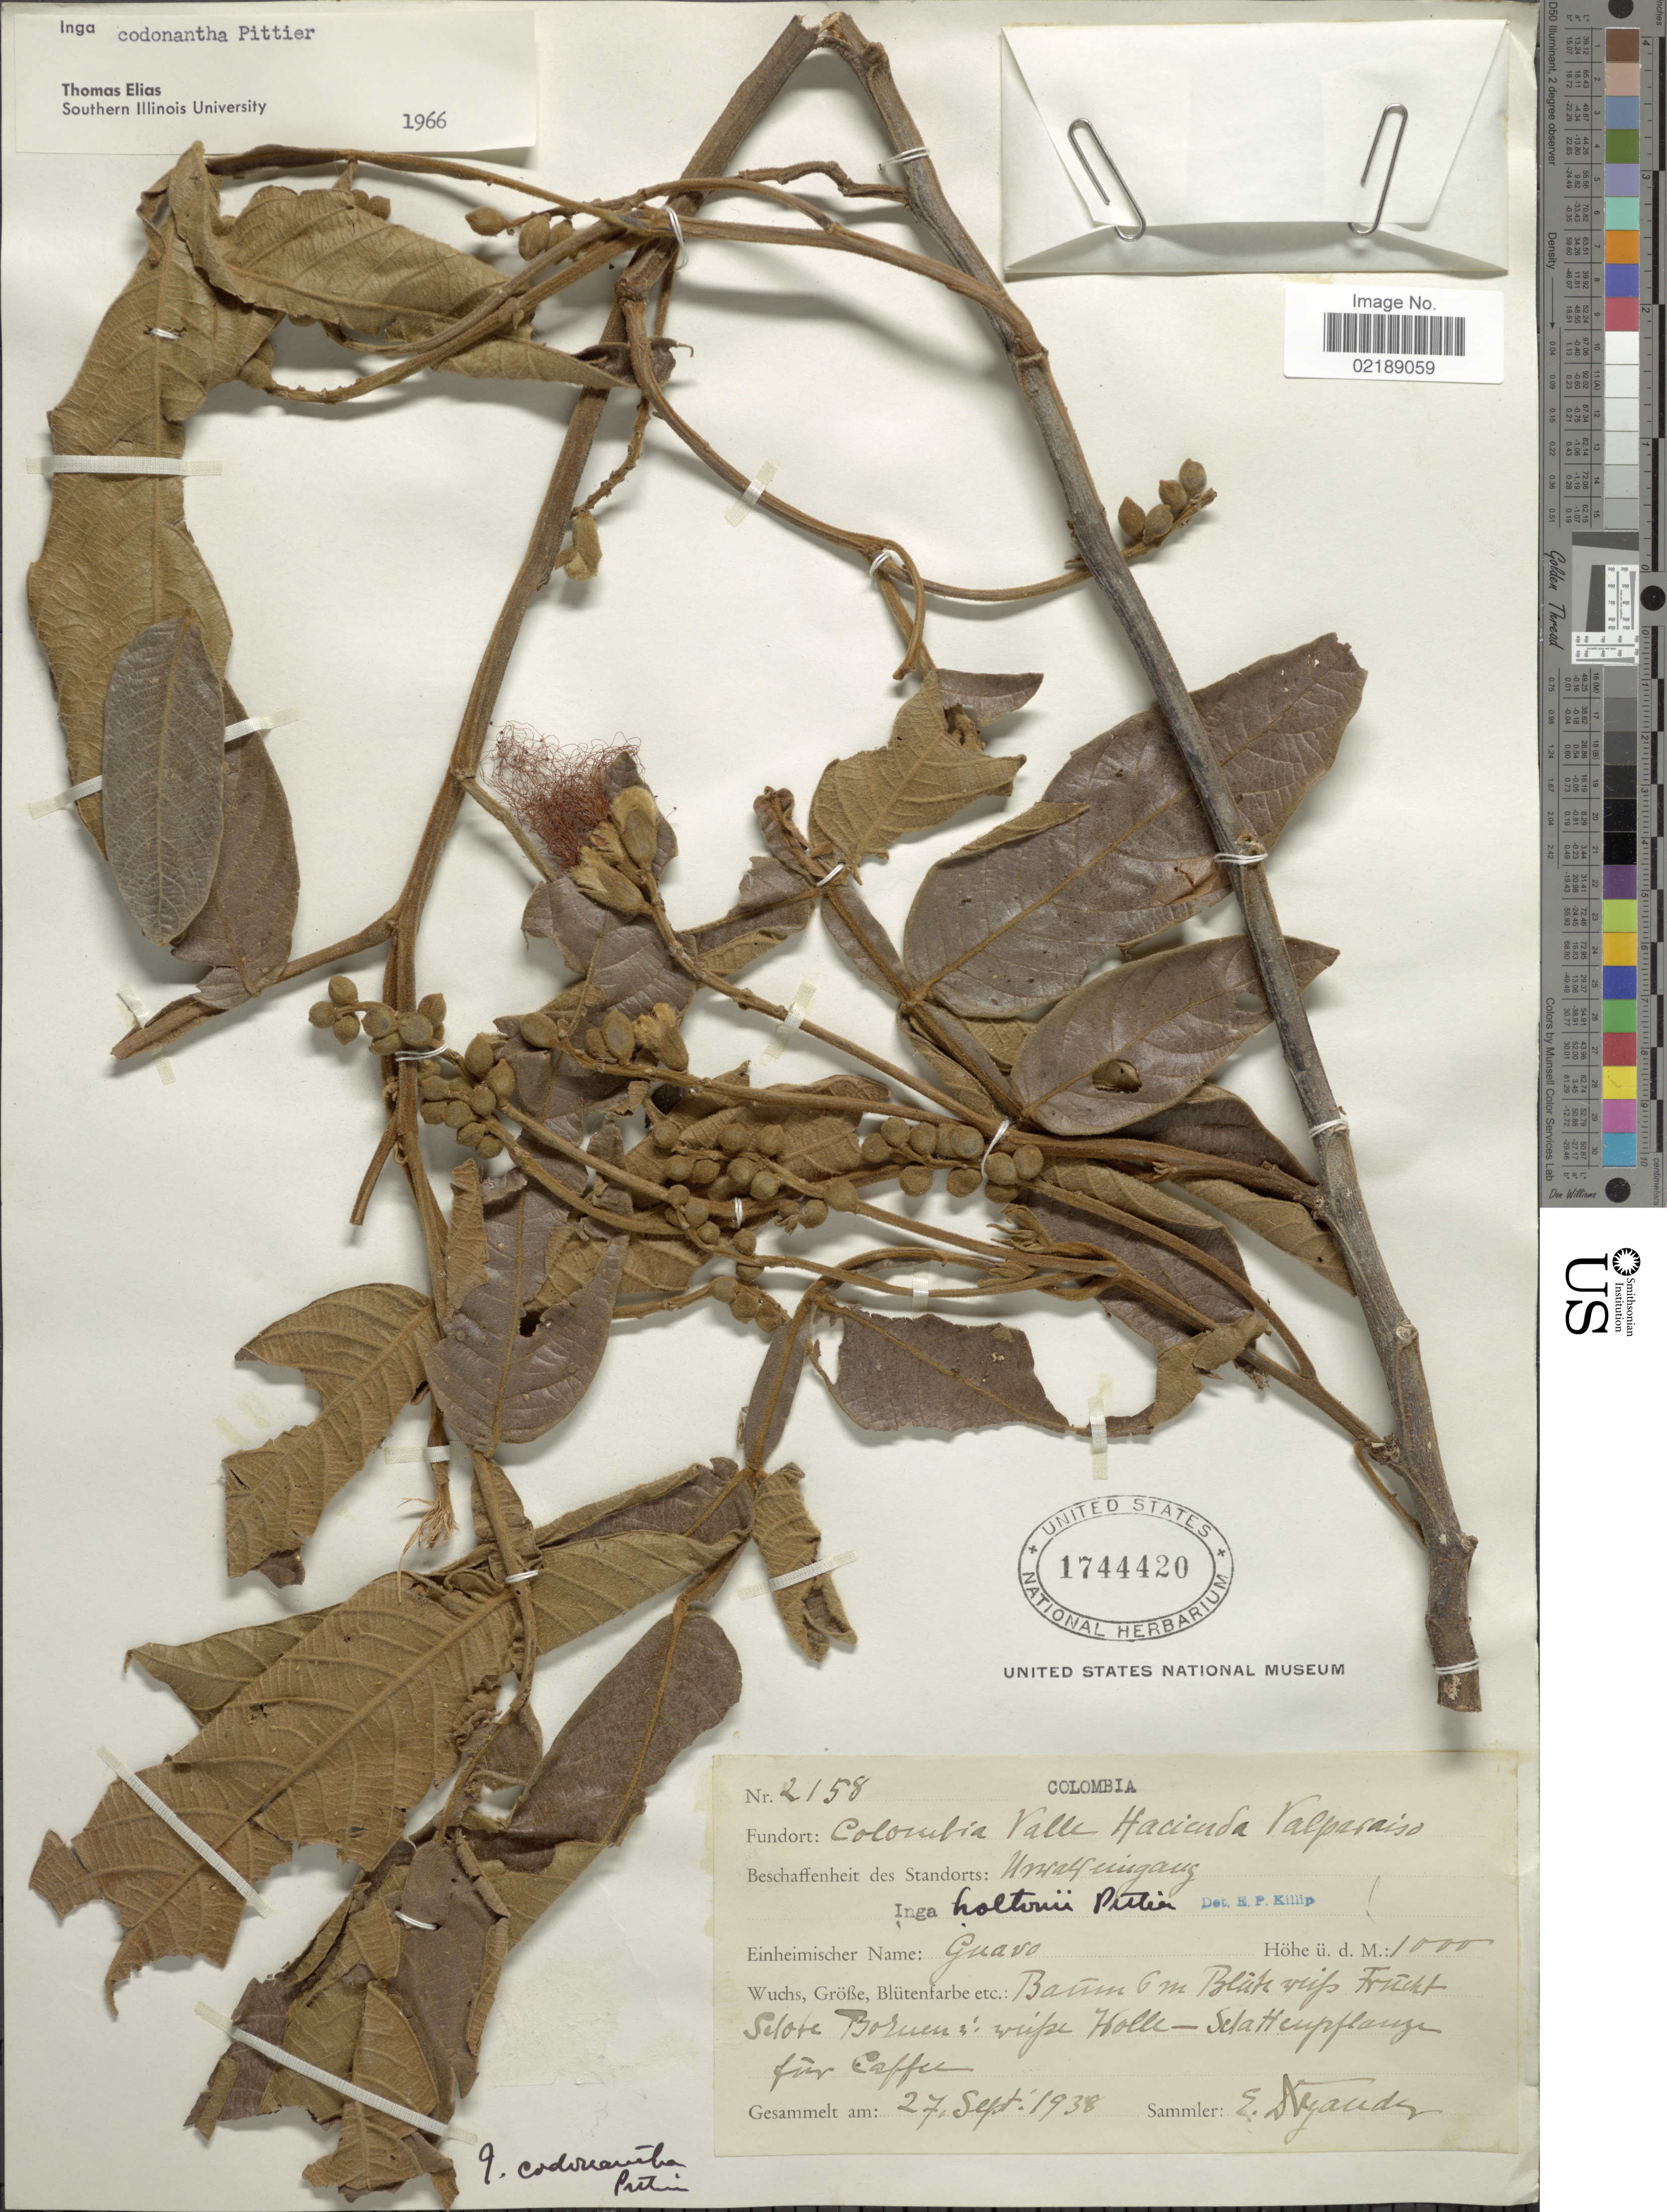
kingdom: Plantae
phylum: Tracheophyta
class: Magnoliopsida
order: Fabales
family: Fabaceae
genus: Inga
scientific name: Inga ornata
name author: Kunth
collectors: E. Dryander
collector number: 2158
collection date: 1938-09-27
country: Colombia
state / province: Valle del Cauca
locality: Colombia Valle Hacienda Valparaiso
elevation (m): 1000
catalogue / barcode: US 1744420